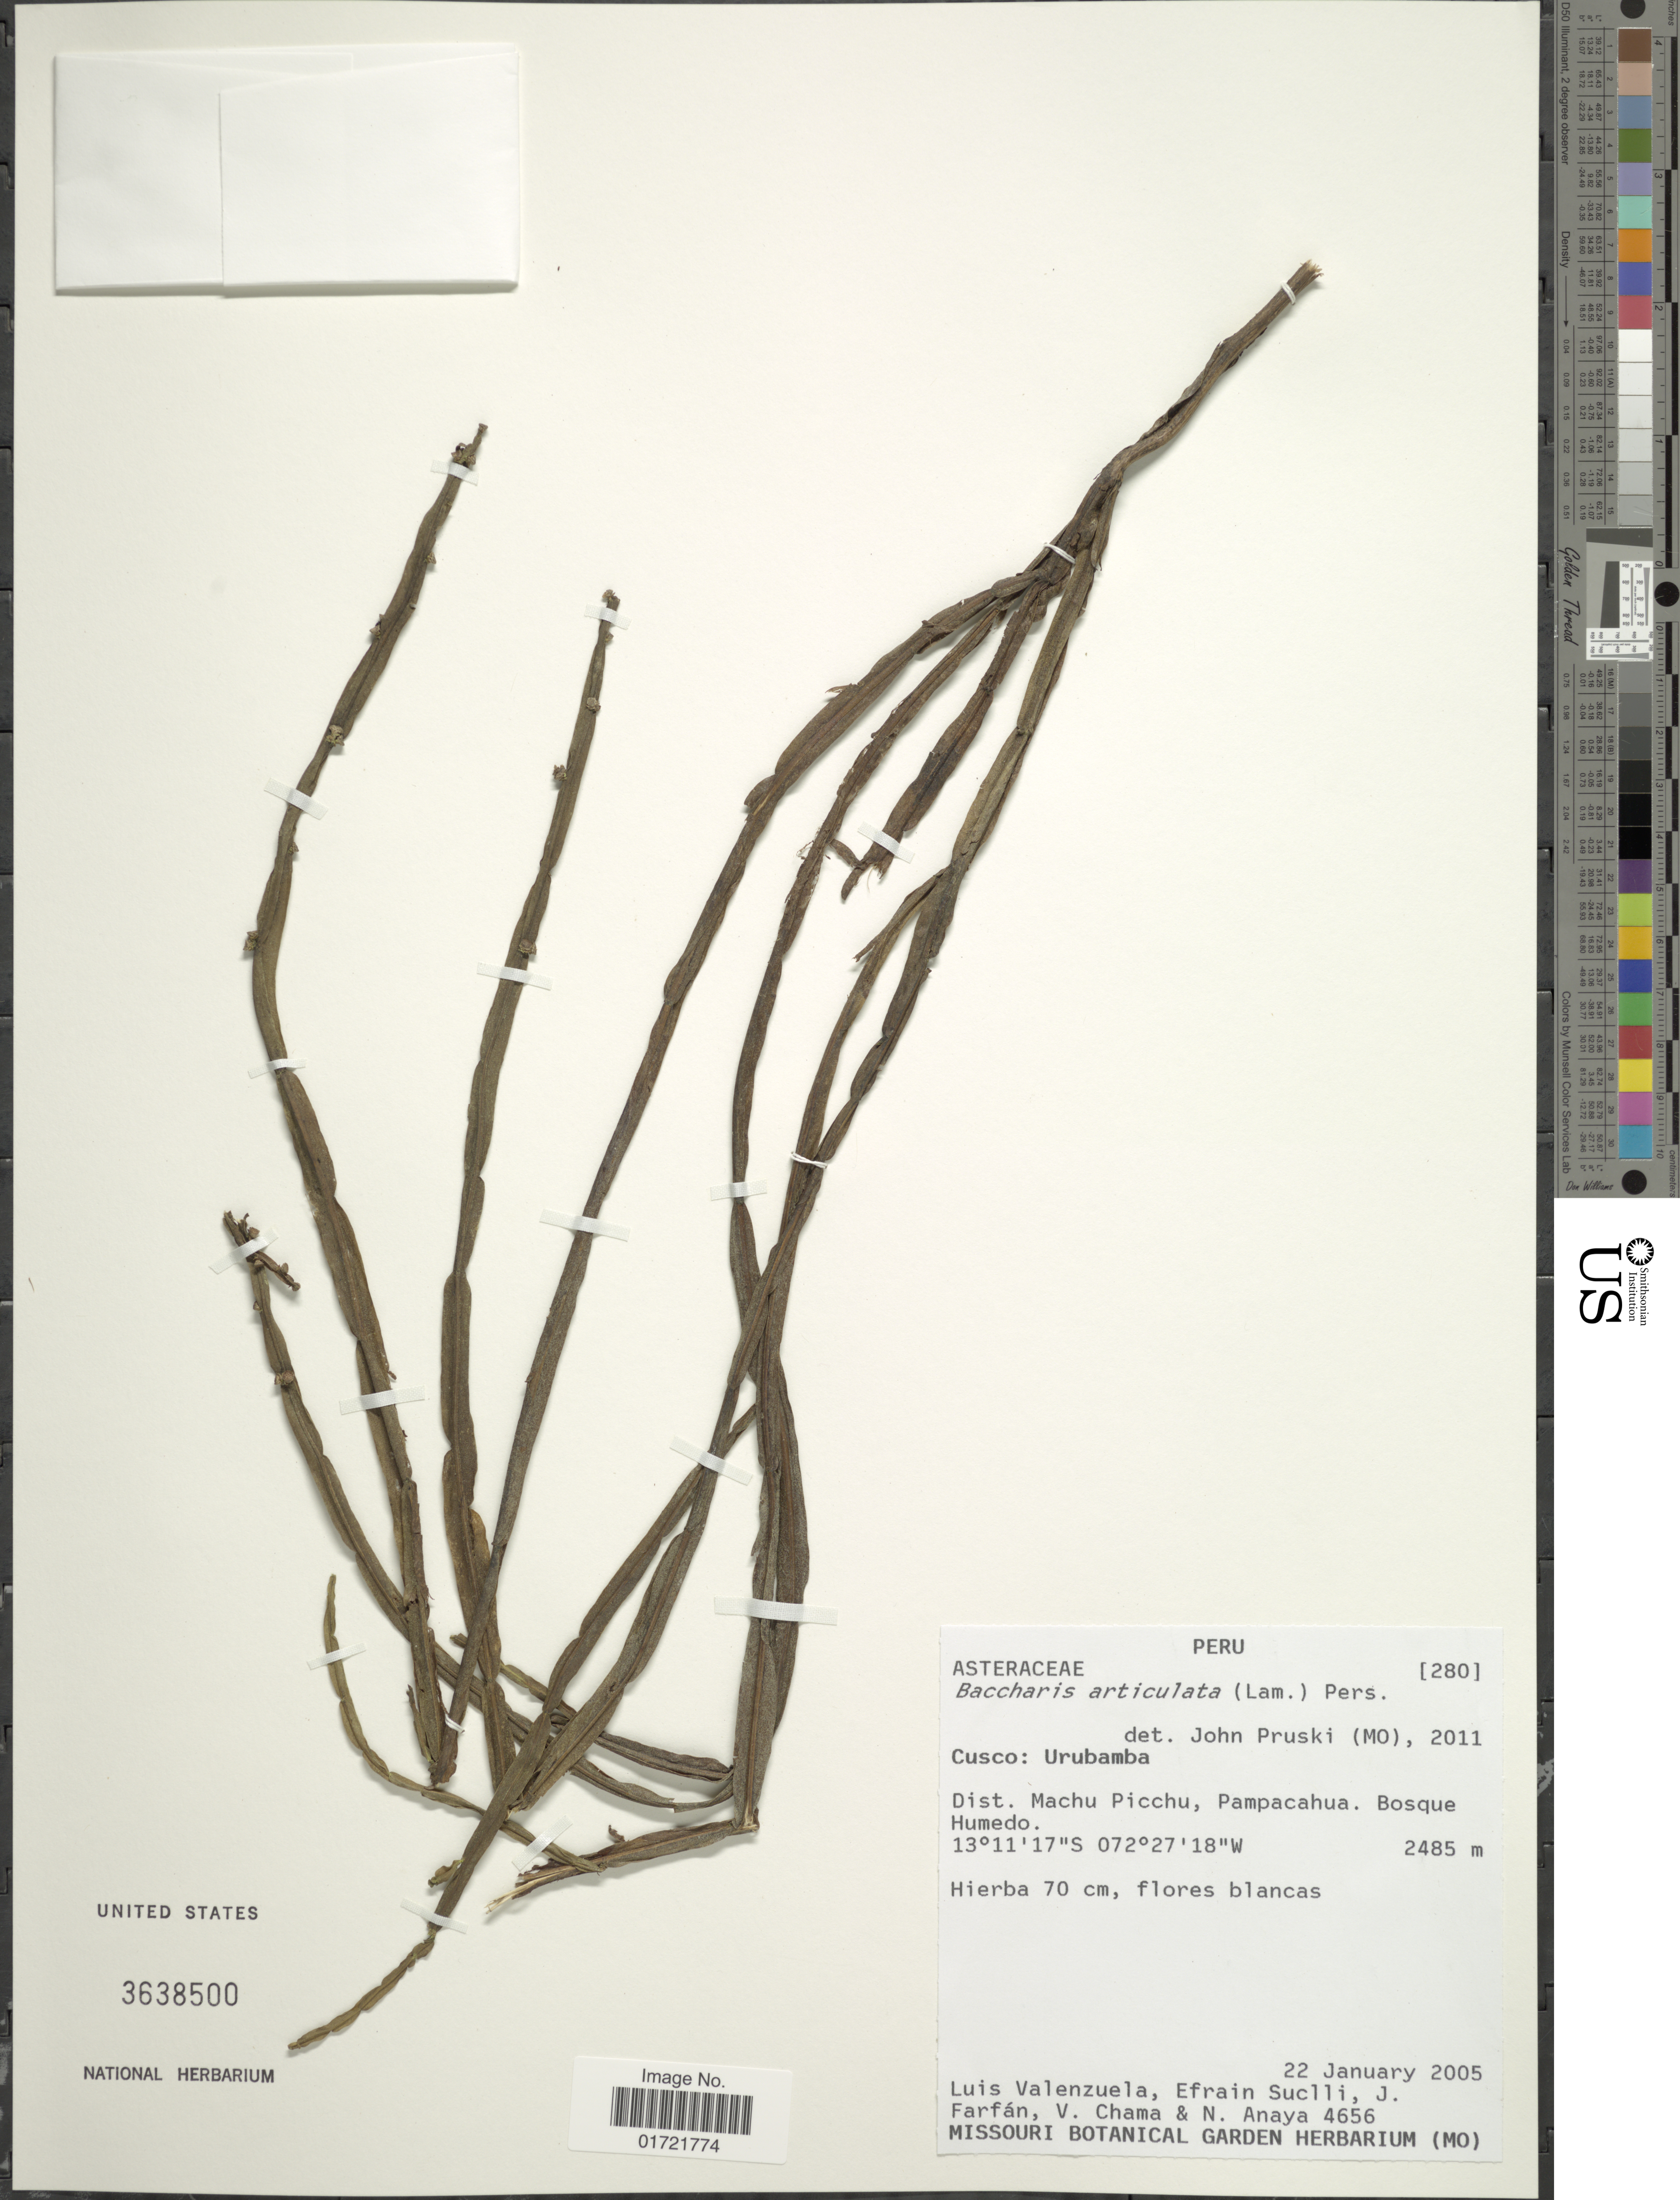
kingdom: Plantae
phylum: Tracheophyta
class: Magnoliopsida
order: Asterales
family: Asteraceae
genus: Baccharis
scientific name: Baccharis articulata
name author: (Lam.) Pers.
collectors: L. Valenzuela, E. Suclli, J. Farfán, V. Chama & N. Anaya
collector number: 4656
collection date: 2005-01-22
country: Peru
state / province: Cusco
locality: Cusco: Urubamba, Dist. Machu Picchu, Pampacahua, Bosque Humedo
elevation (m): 2485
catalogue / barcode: US 3638500